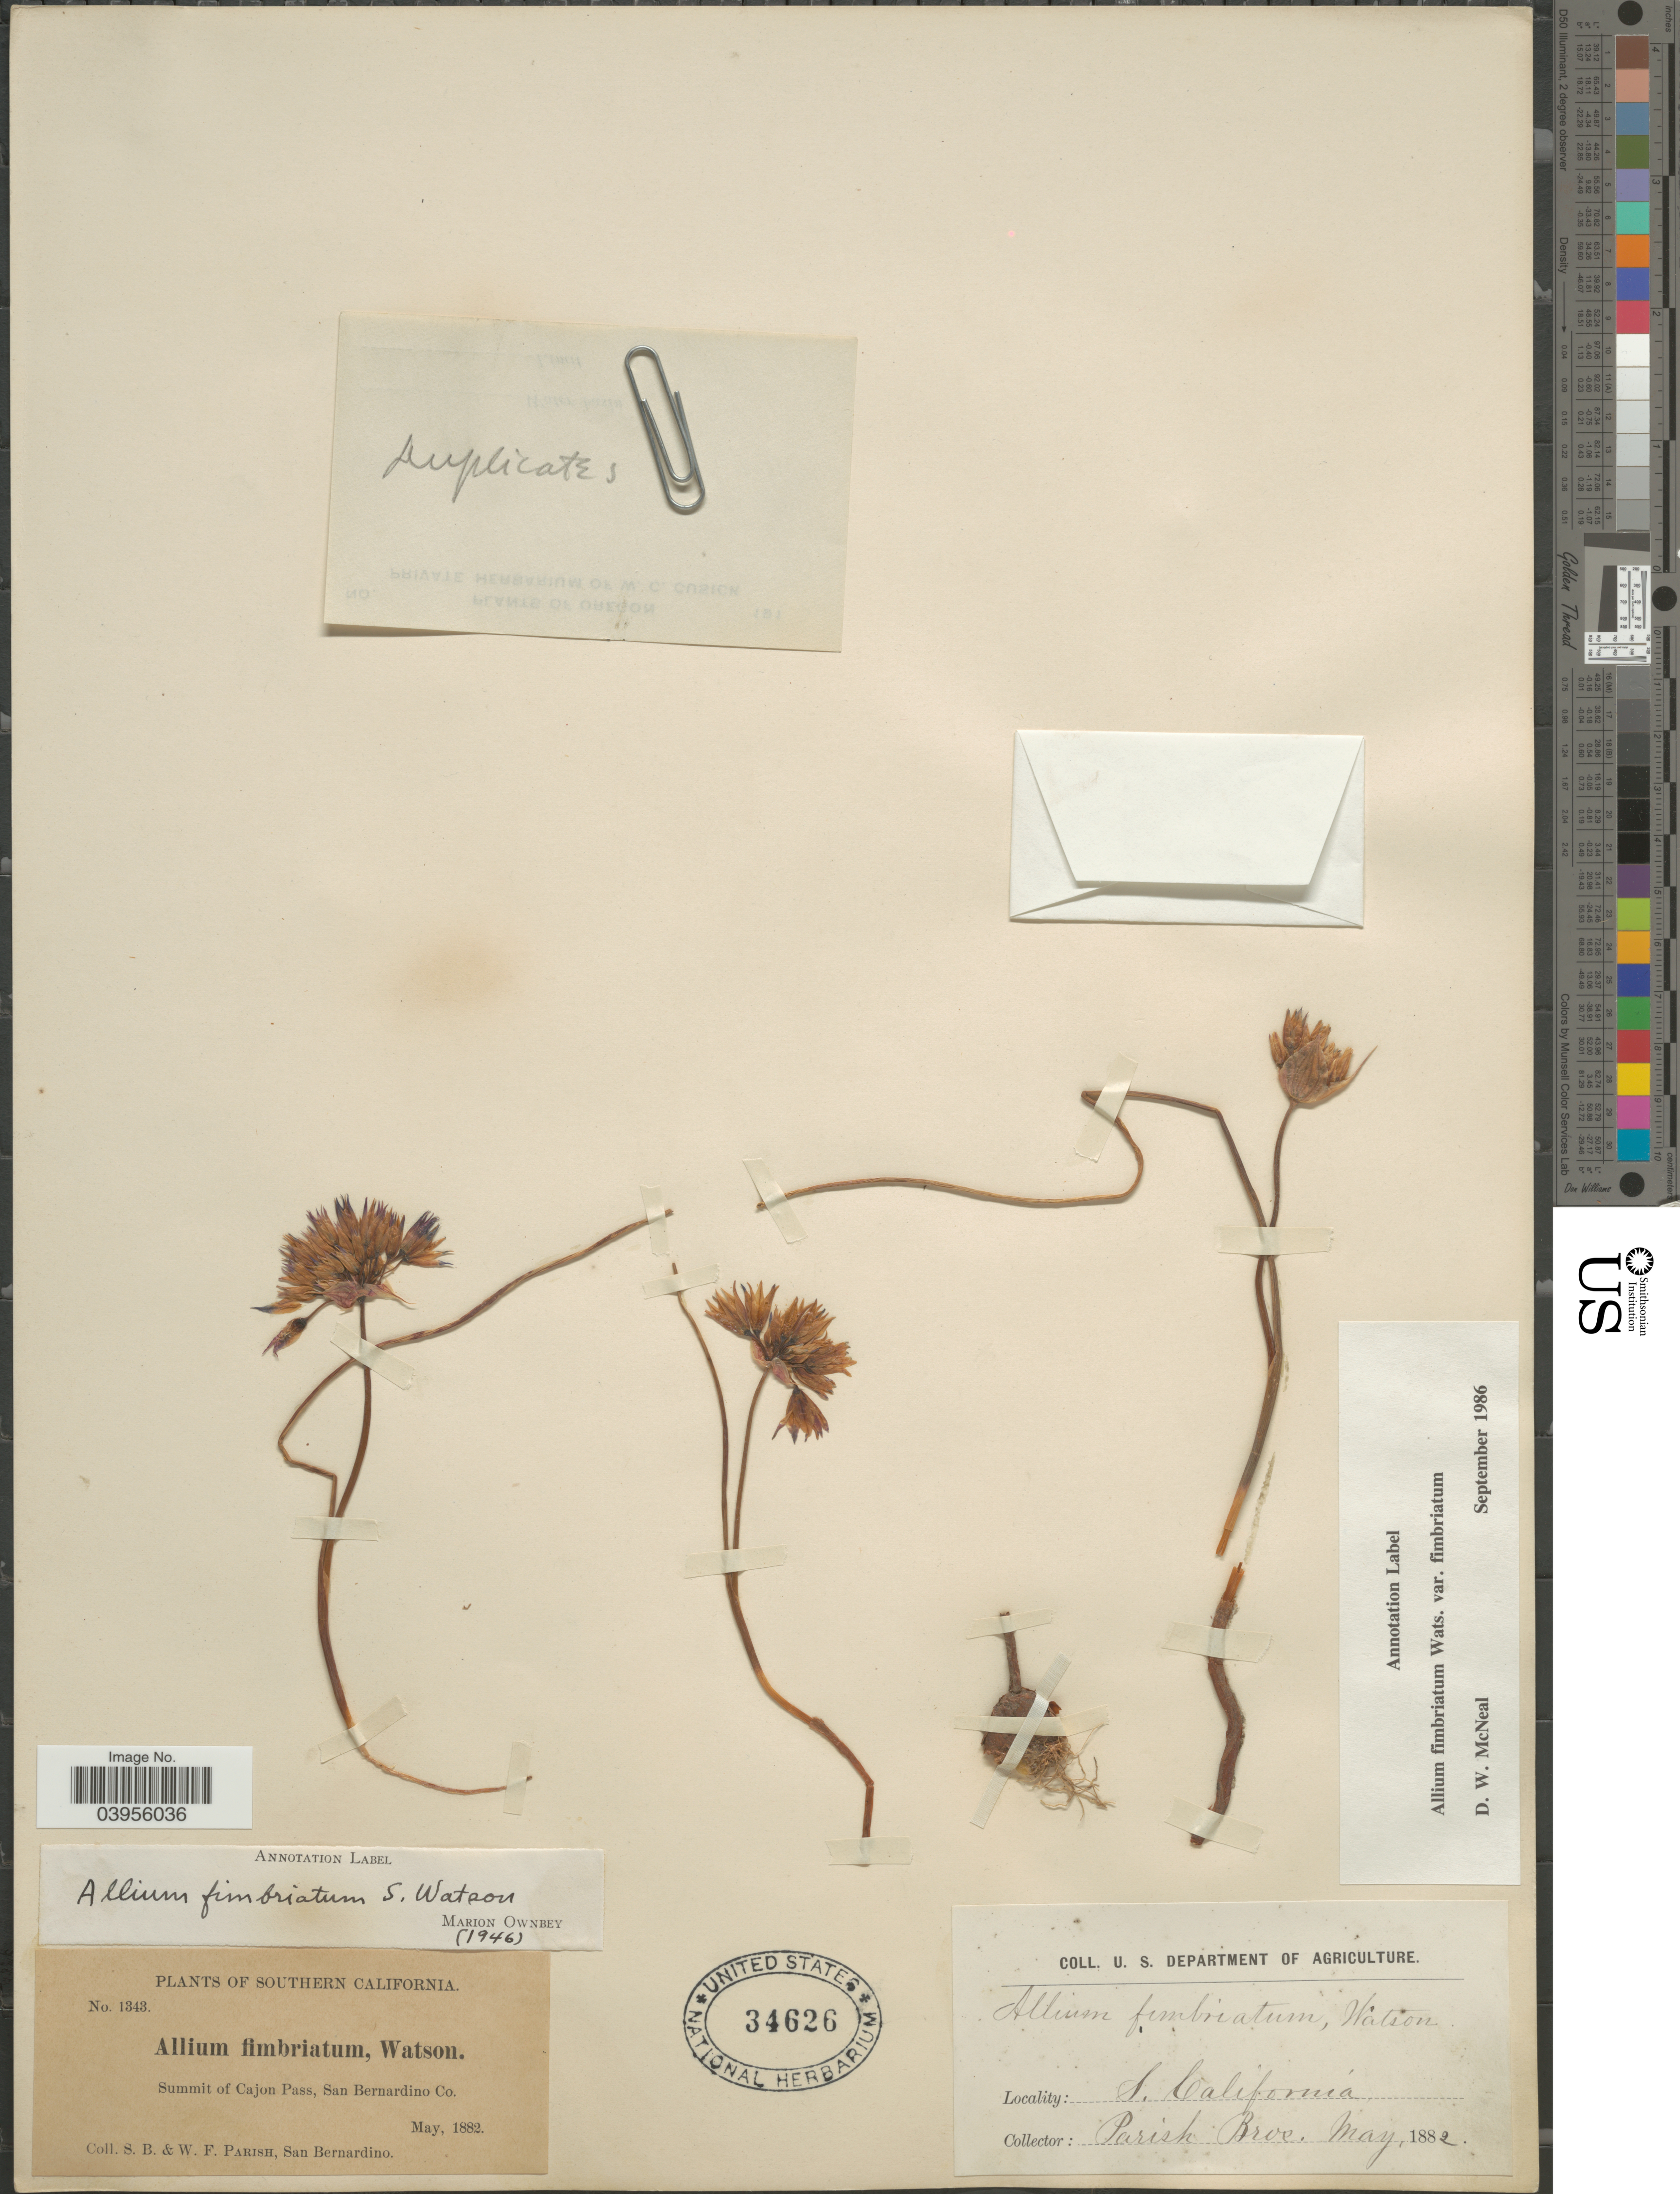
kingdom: Plantae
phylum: Tracheophyta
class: Liliopsida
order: Asparagales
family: Amaryllidaceae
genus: Allium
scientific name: Allium fimbriatum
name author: S. Watson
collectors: S. B. Parish & W. F. Parish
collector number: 1343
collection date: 1882-05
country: United States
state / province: California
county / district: San Bernardino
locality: Southern California. Summit of Cajon Pass, San Bernardino Co.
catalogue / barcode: US 34626